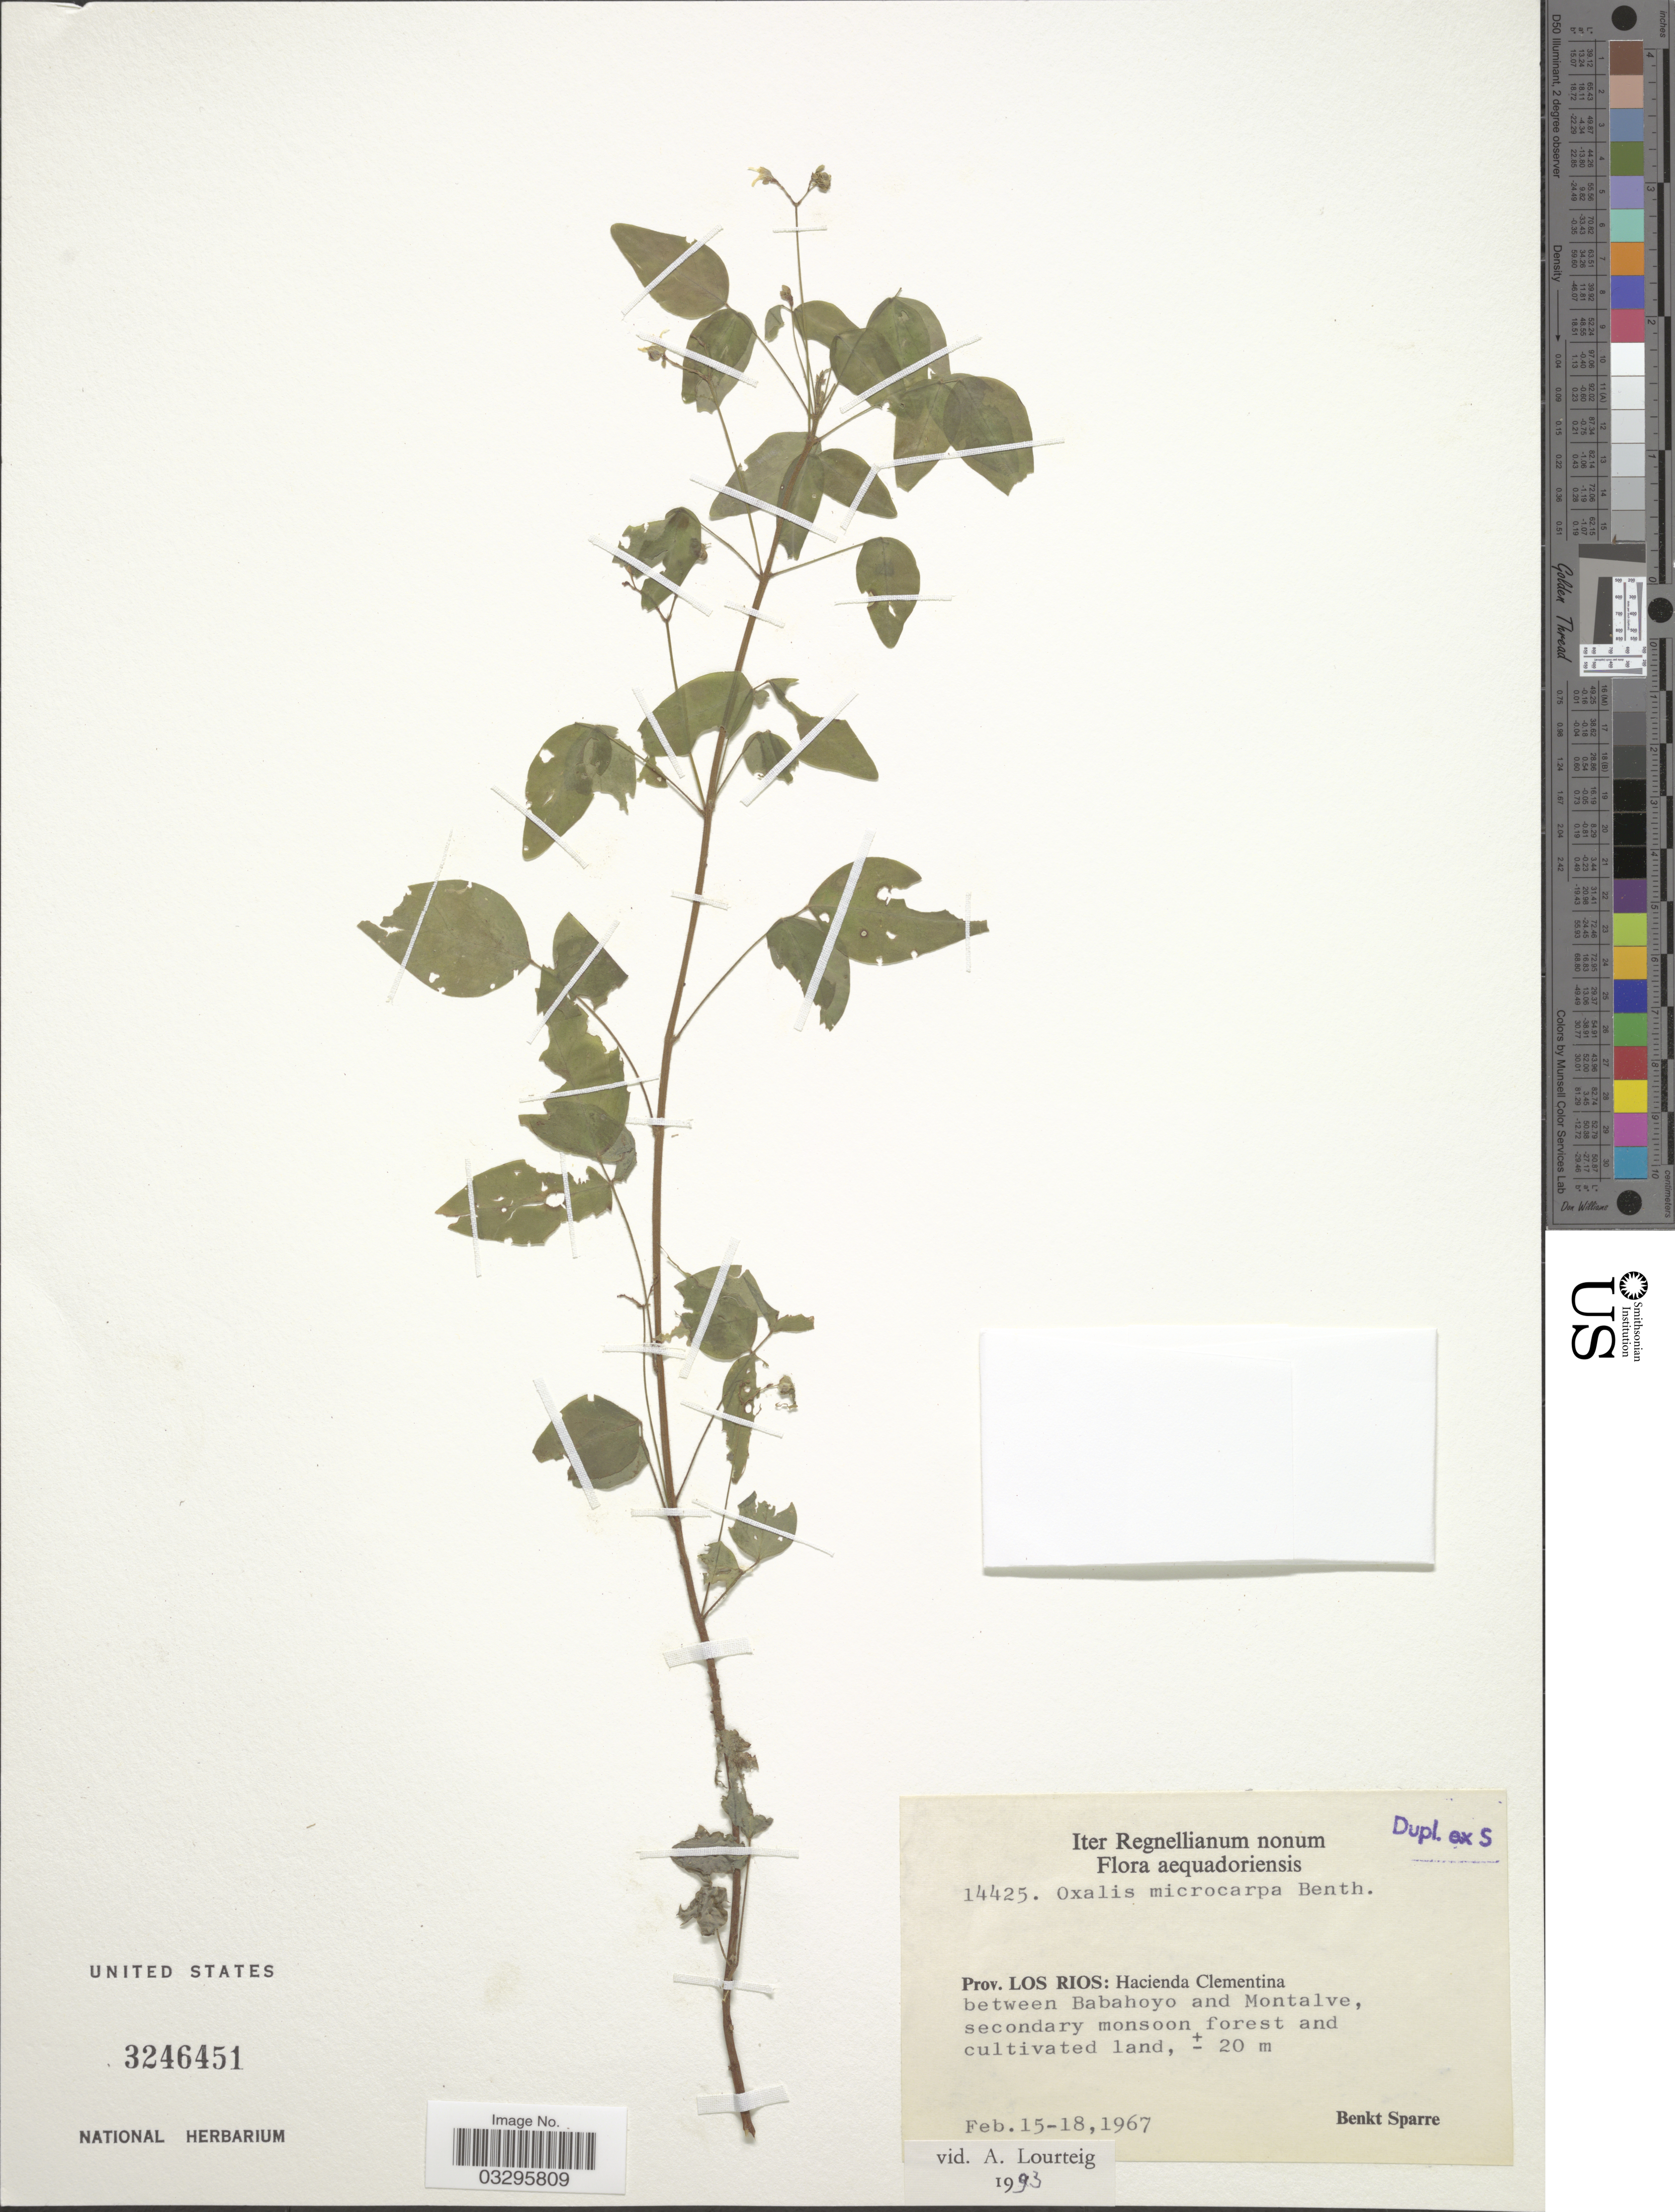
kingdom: Plantae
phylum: Tracheophyta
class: Magnoliopsida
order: Oxalidales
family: Oxalidaceae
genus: Oxalis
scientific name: Oxalis microcarpa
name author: Benth.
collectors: B. Sparre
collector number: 14425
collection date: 1967-02-15/1967-02-18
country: Ecuador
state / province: Los Ríos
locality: Aequadoriensis. Hacienda Clementina between Babahoyo and Montalve, secondary monsoon forest and cultivated land.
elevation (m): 20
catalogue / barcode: US 3246451